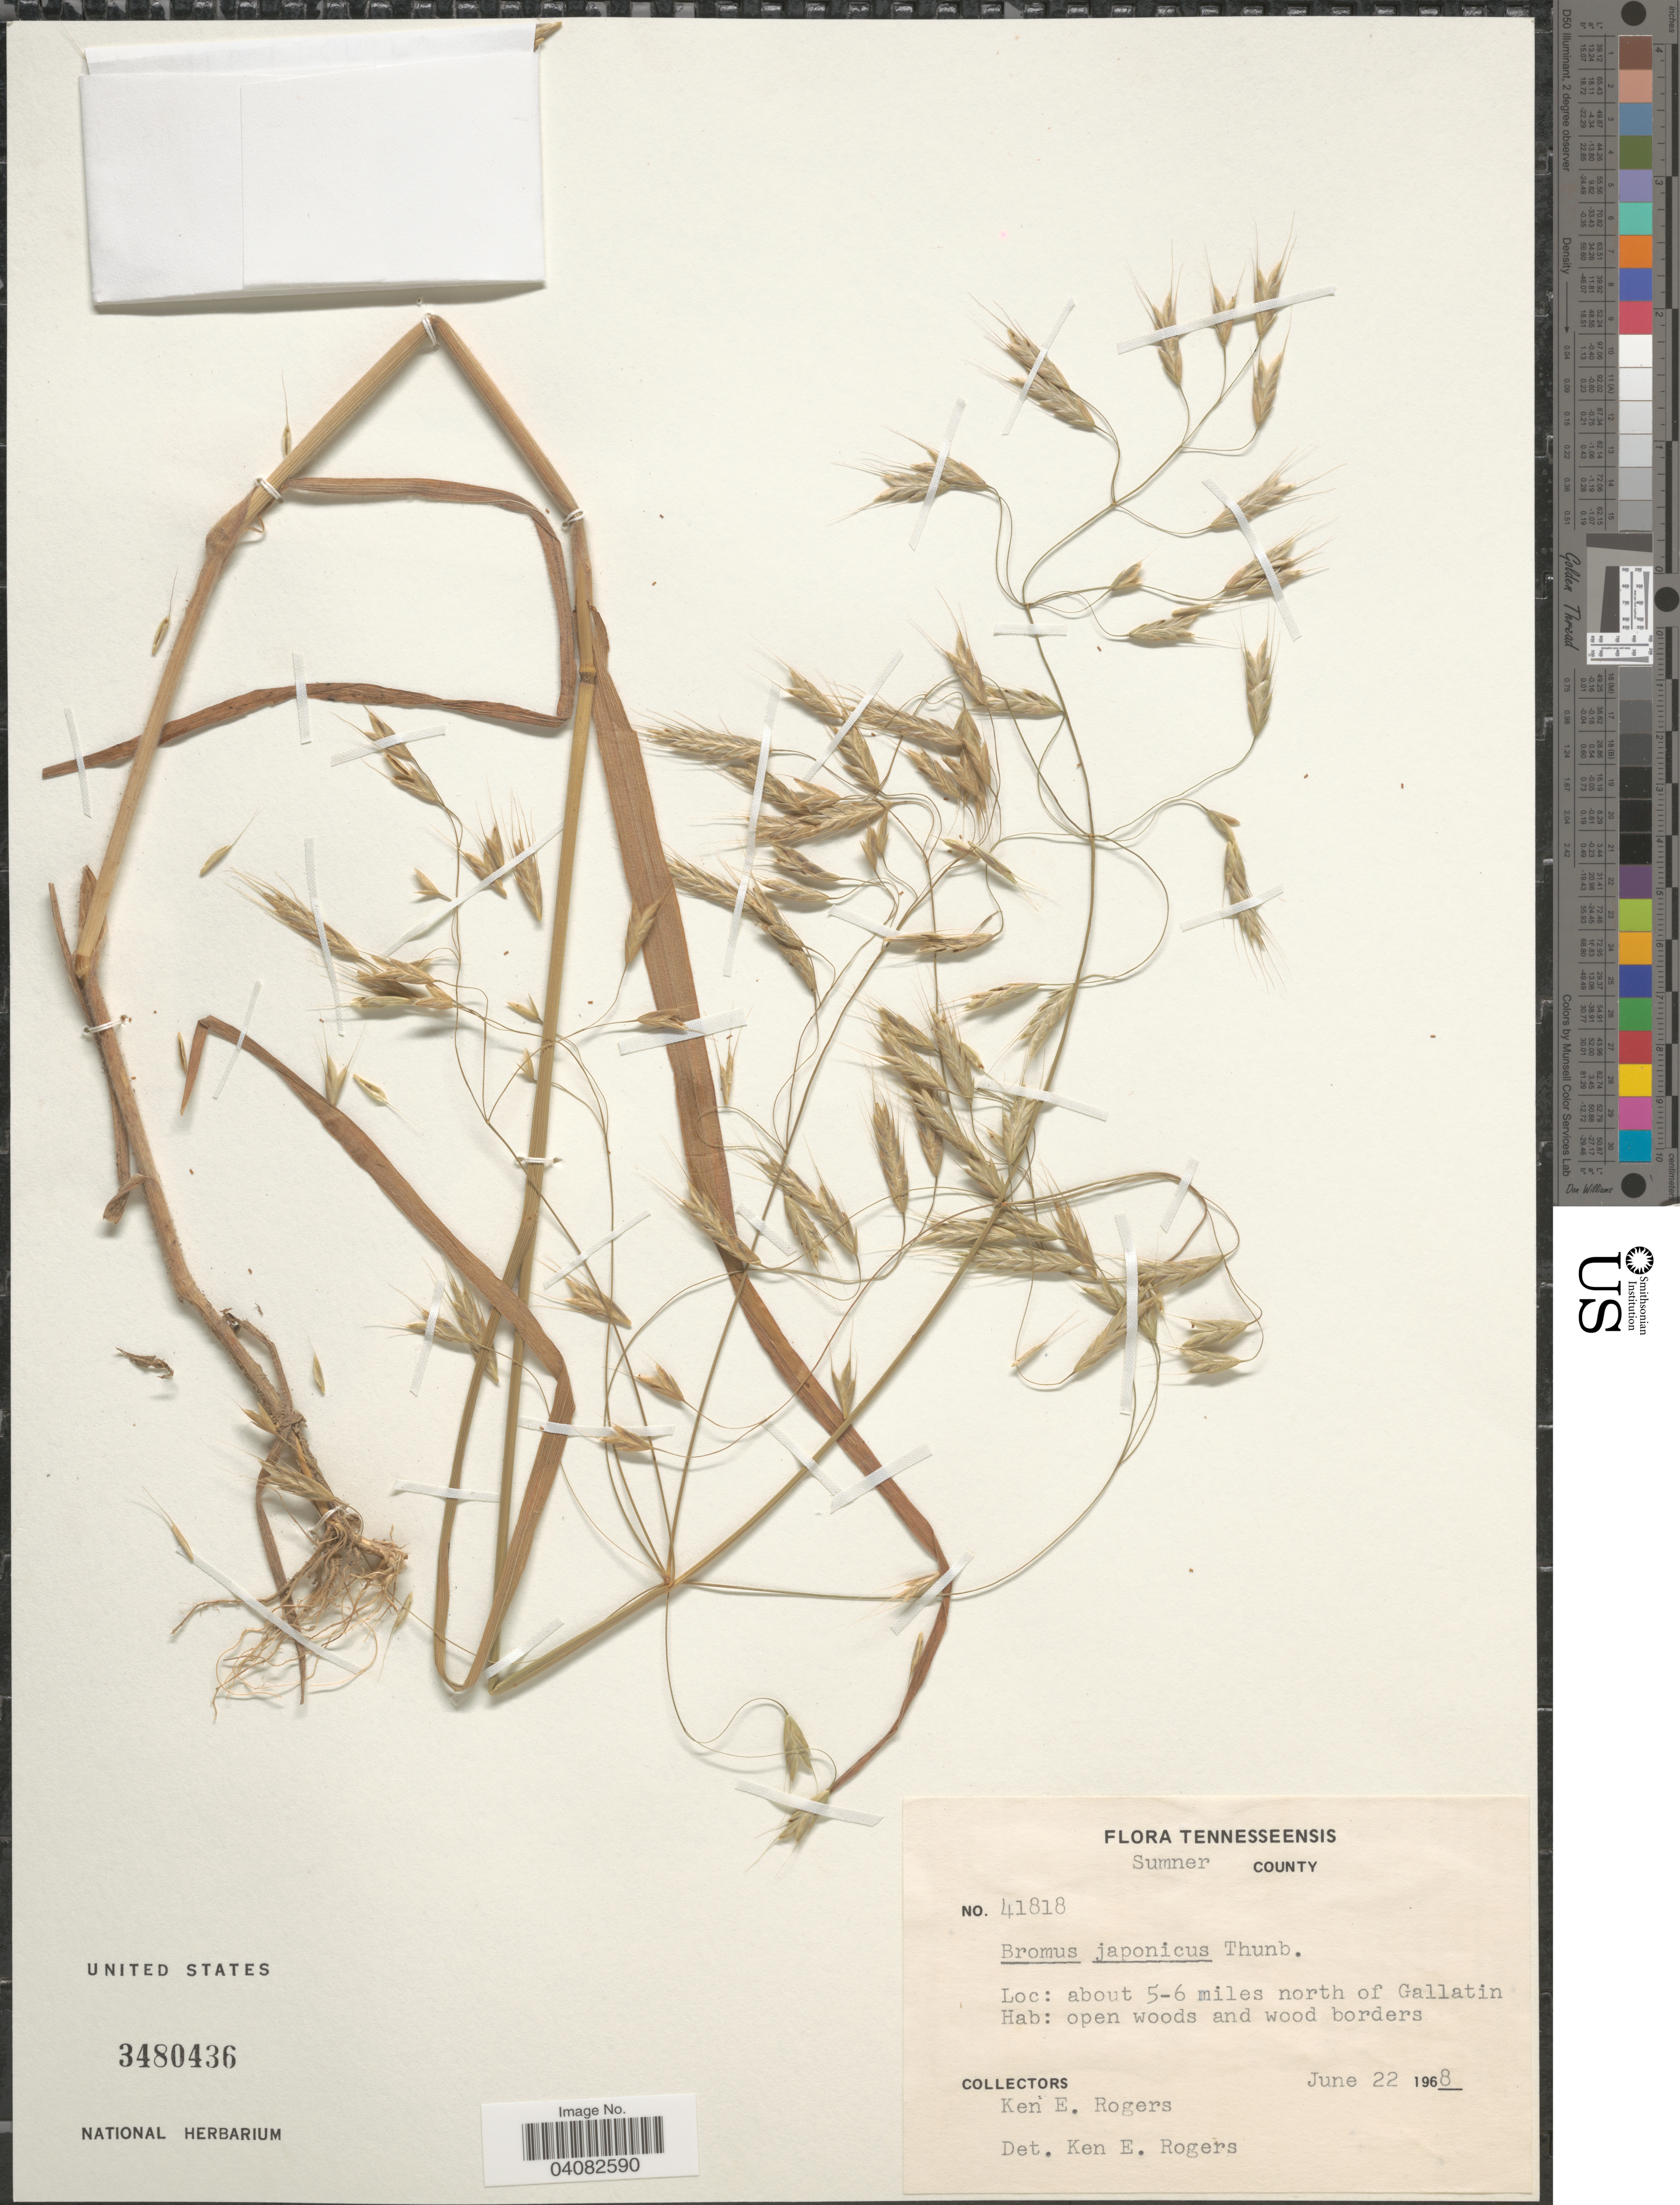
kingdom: Plantae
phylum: Tracheophyta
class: Liliopsida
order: Poales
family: Poaceae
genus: Bromus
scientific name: Bromus japonicus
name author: Houtt.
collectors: K. Rogers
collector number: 41818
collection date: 1968-06-22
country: United States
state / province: Tennessee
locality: Sumner County. About 5-6 miles north of Gallatin.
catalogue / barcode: US 3480436